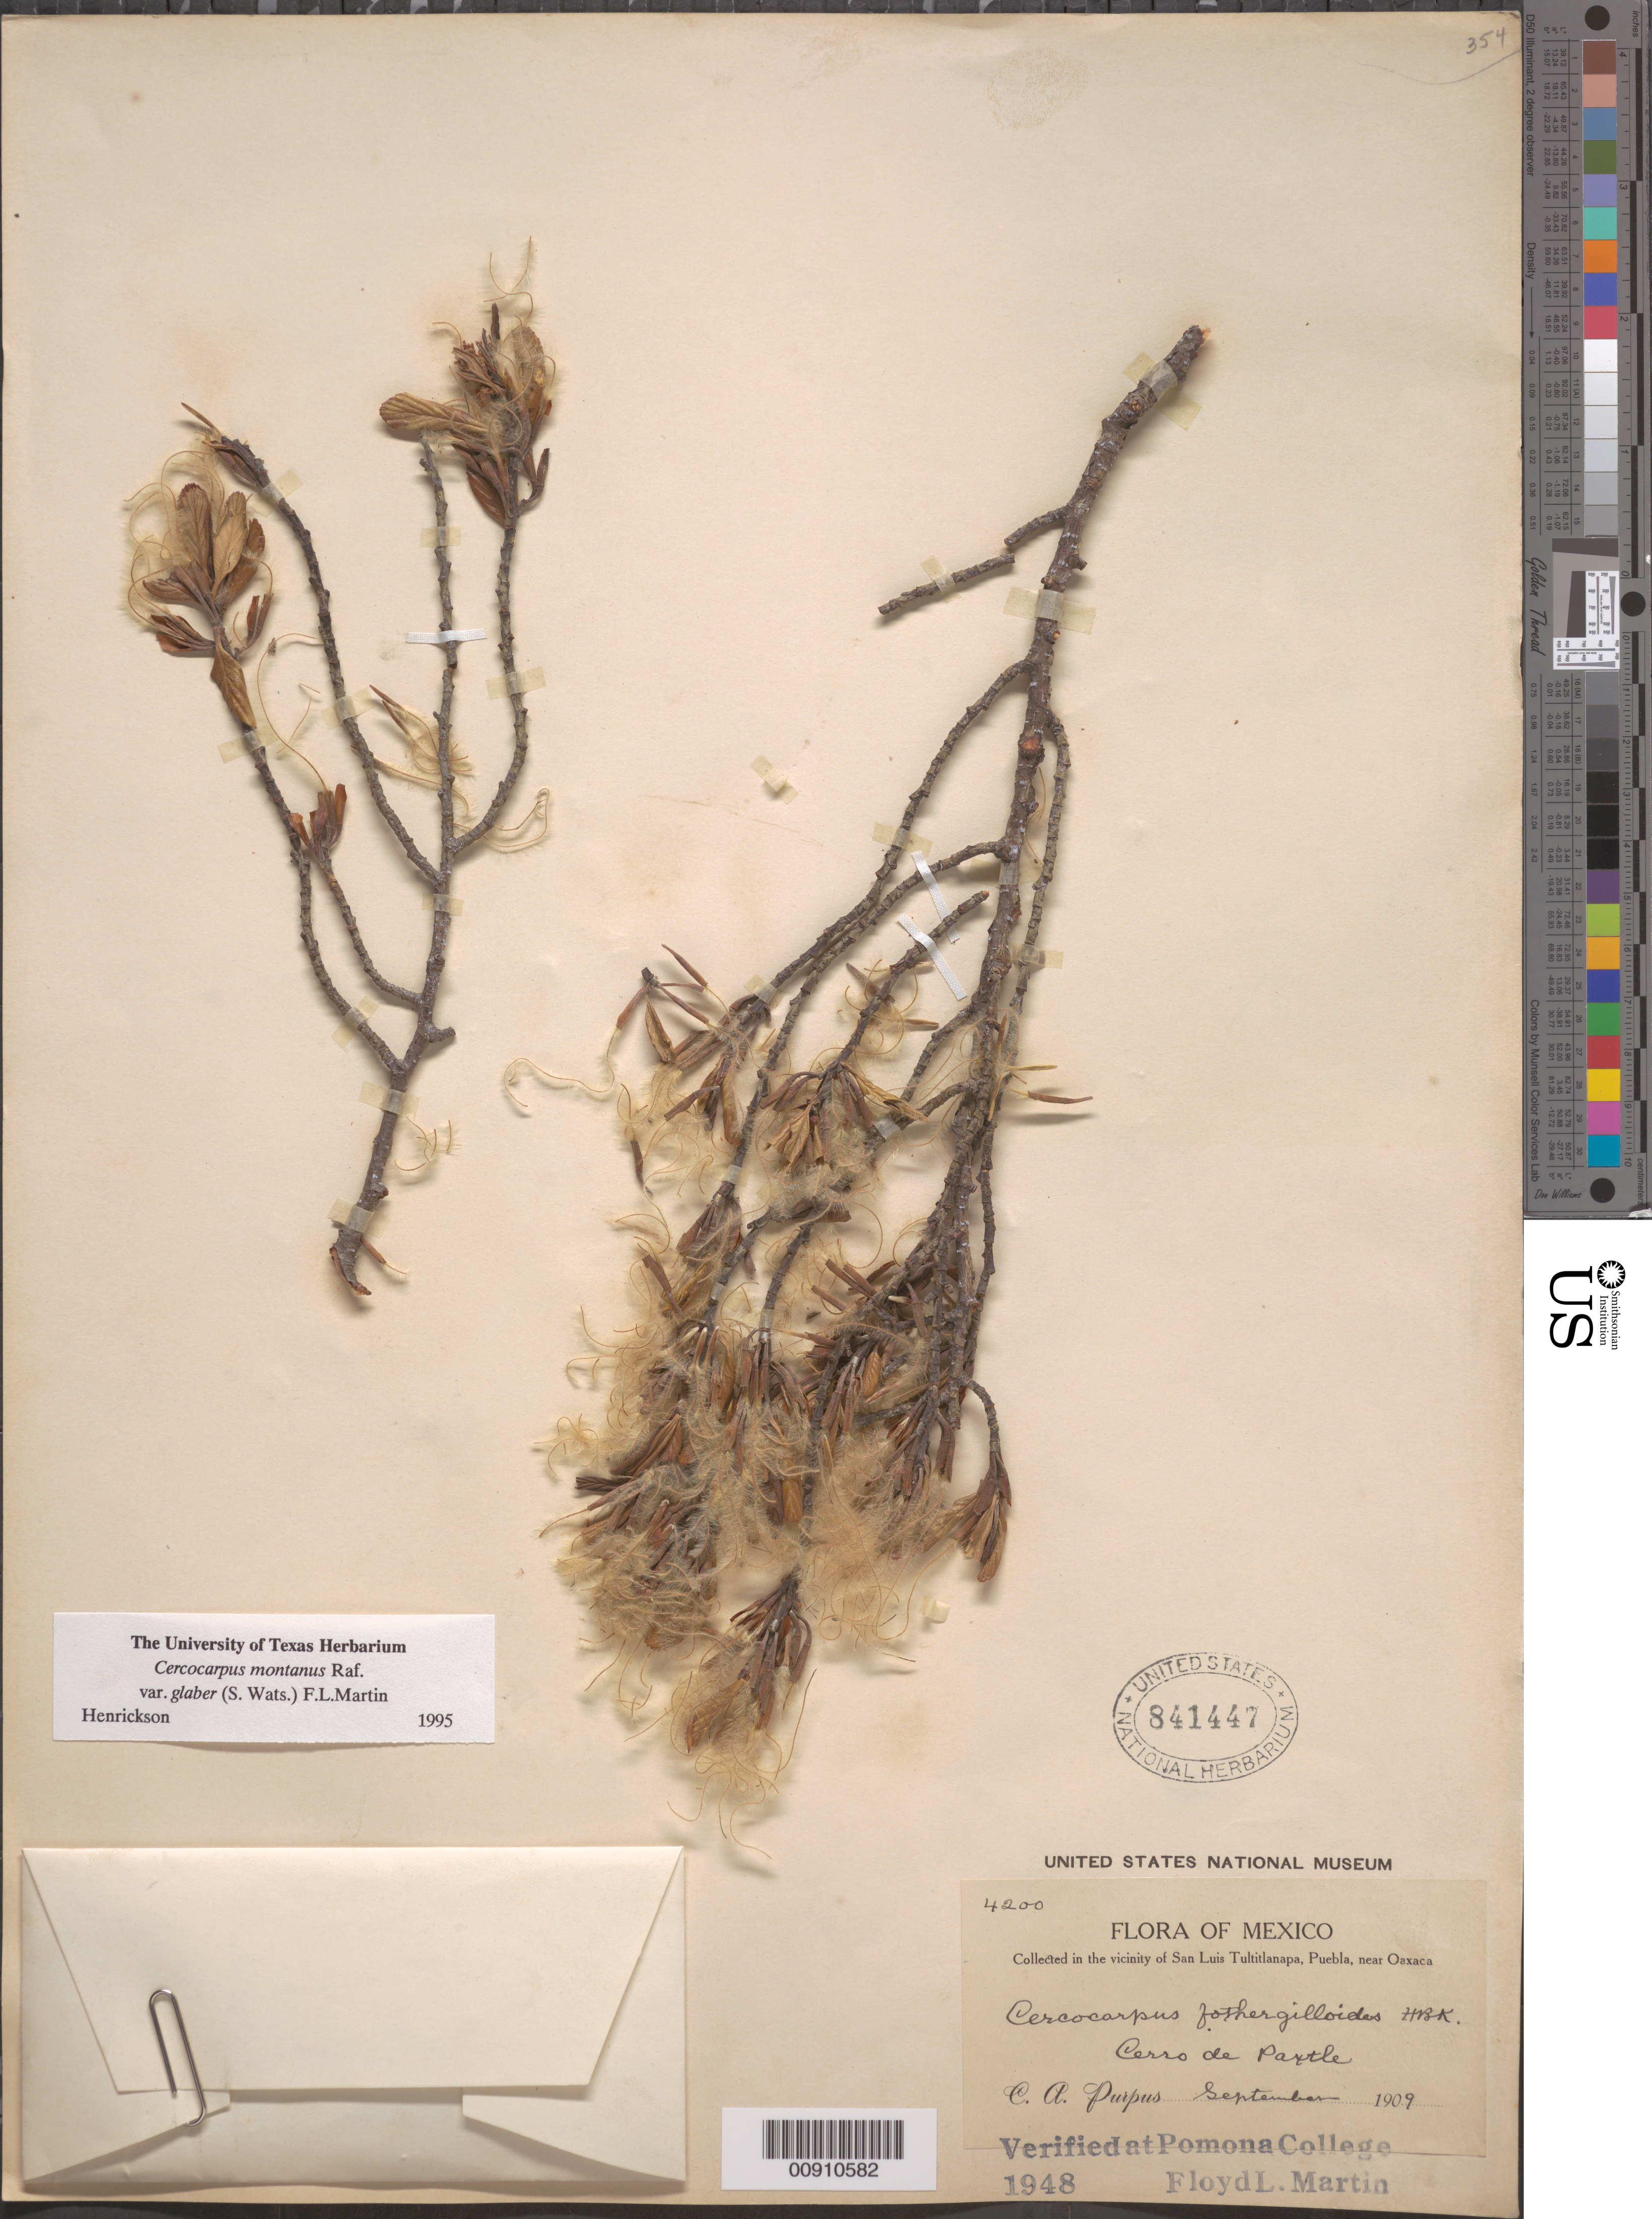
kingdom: Plantae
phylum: Tracheophyta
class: Magnoliopsida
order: Rosales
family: Rosaceae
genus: Cercocarpus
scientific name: Cercocarpus montanus var. glaber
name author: (S. Watson) F.L. Martin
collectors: C. A. Purpus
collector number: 4200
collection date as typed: Sep 1909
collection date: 1909-09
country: Mexico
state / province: Puebla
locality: Cerro de Paxtle. Vicinity of San Luis Tultitlanapa, Puebla, near Oaxaca.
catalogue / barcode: US 841447